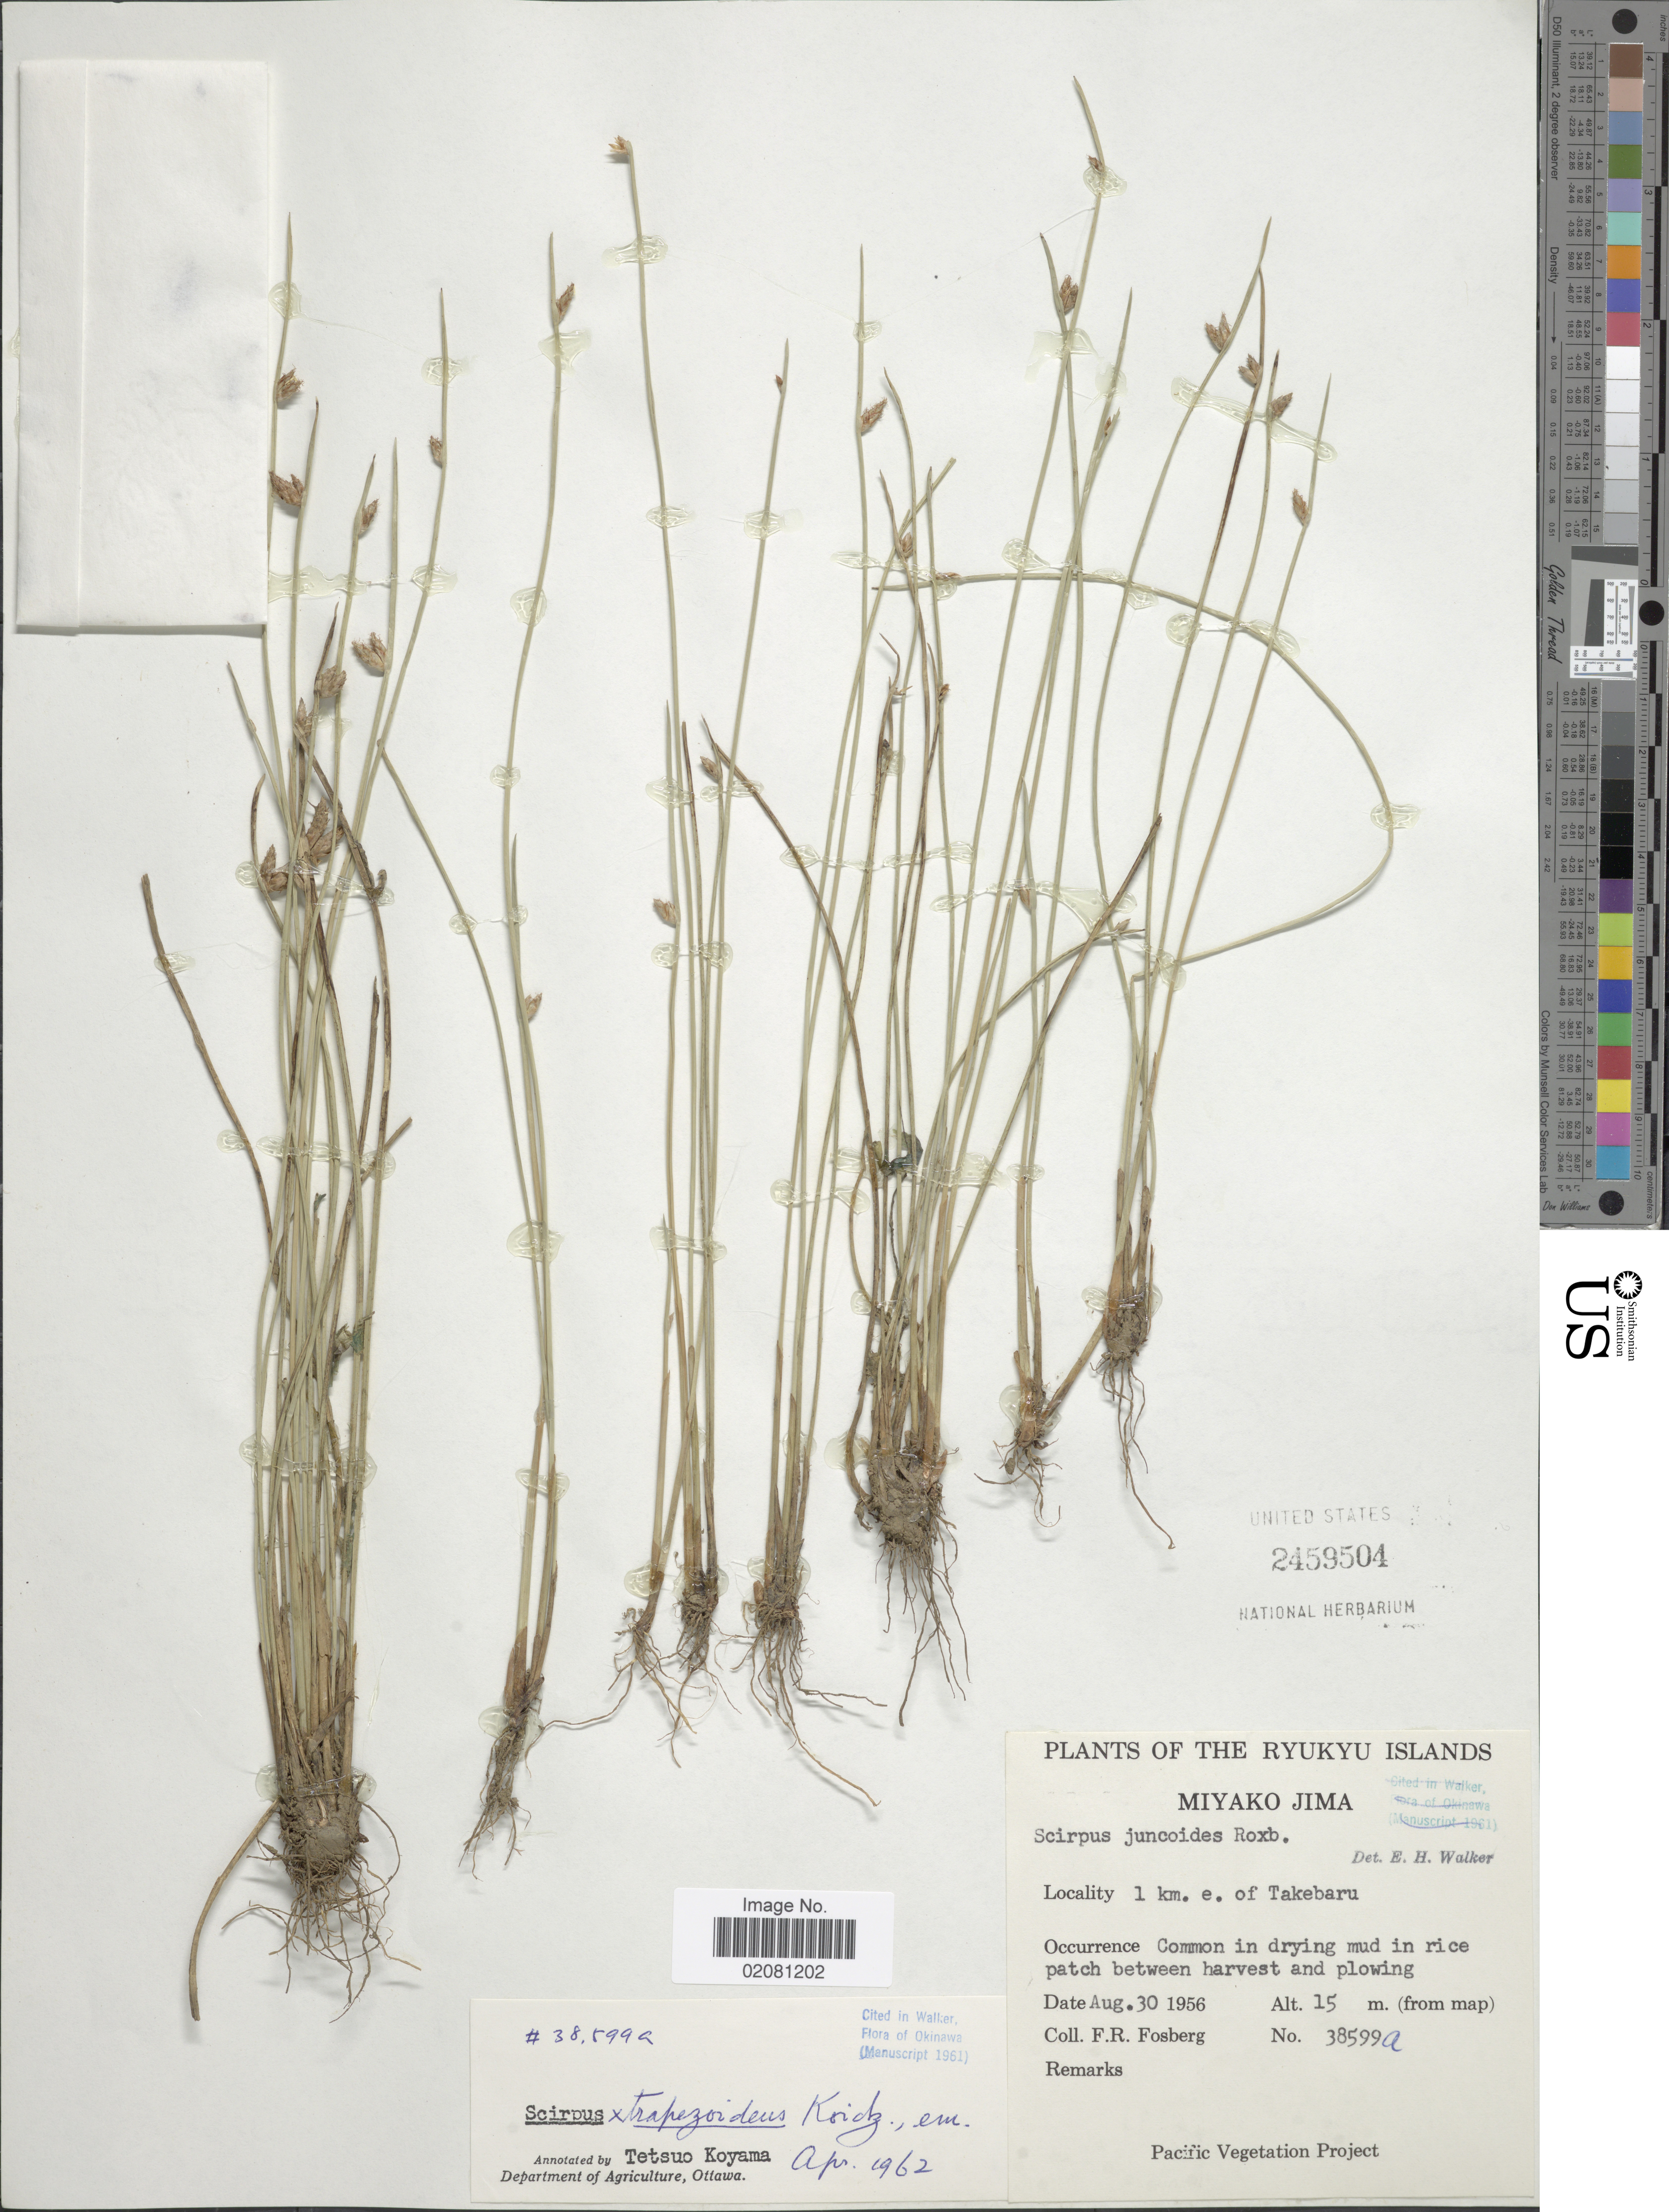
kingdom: Plantae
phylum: Tracheophyta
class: Liliopsida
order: Poales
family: Cyperaceae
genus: Schoenoplectus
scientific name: Schoenoplectus trapezoideus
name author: (Koidz.) Hayasaka & H. Ohashi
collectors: F. R. Fosberg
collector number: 38599a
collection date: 1956-08-30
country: Japan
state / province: Okinawa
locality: The Ryukyu Islands, Miyako Jima, 1 km. e. of Takebaru.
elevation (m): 15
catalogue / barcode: US 2459504